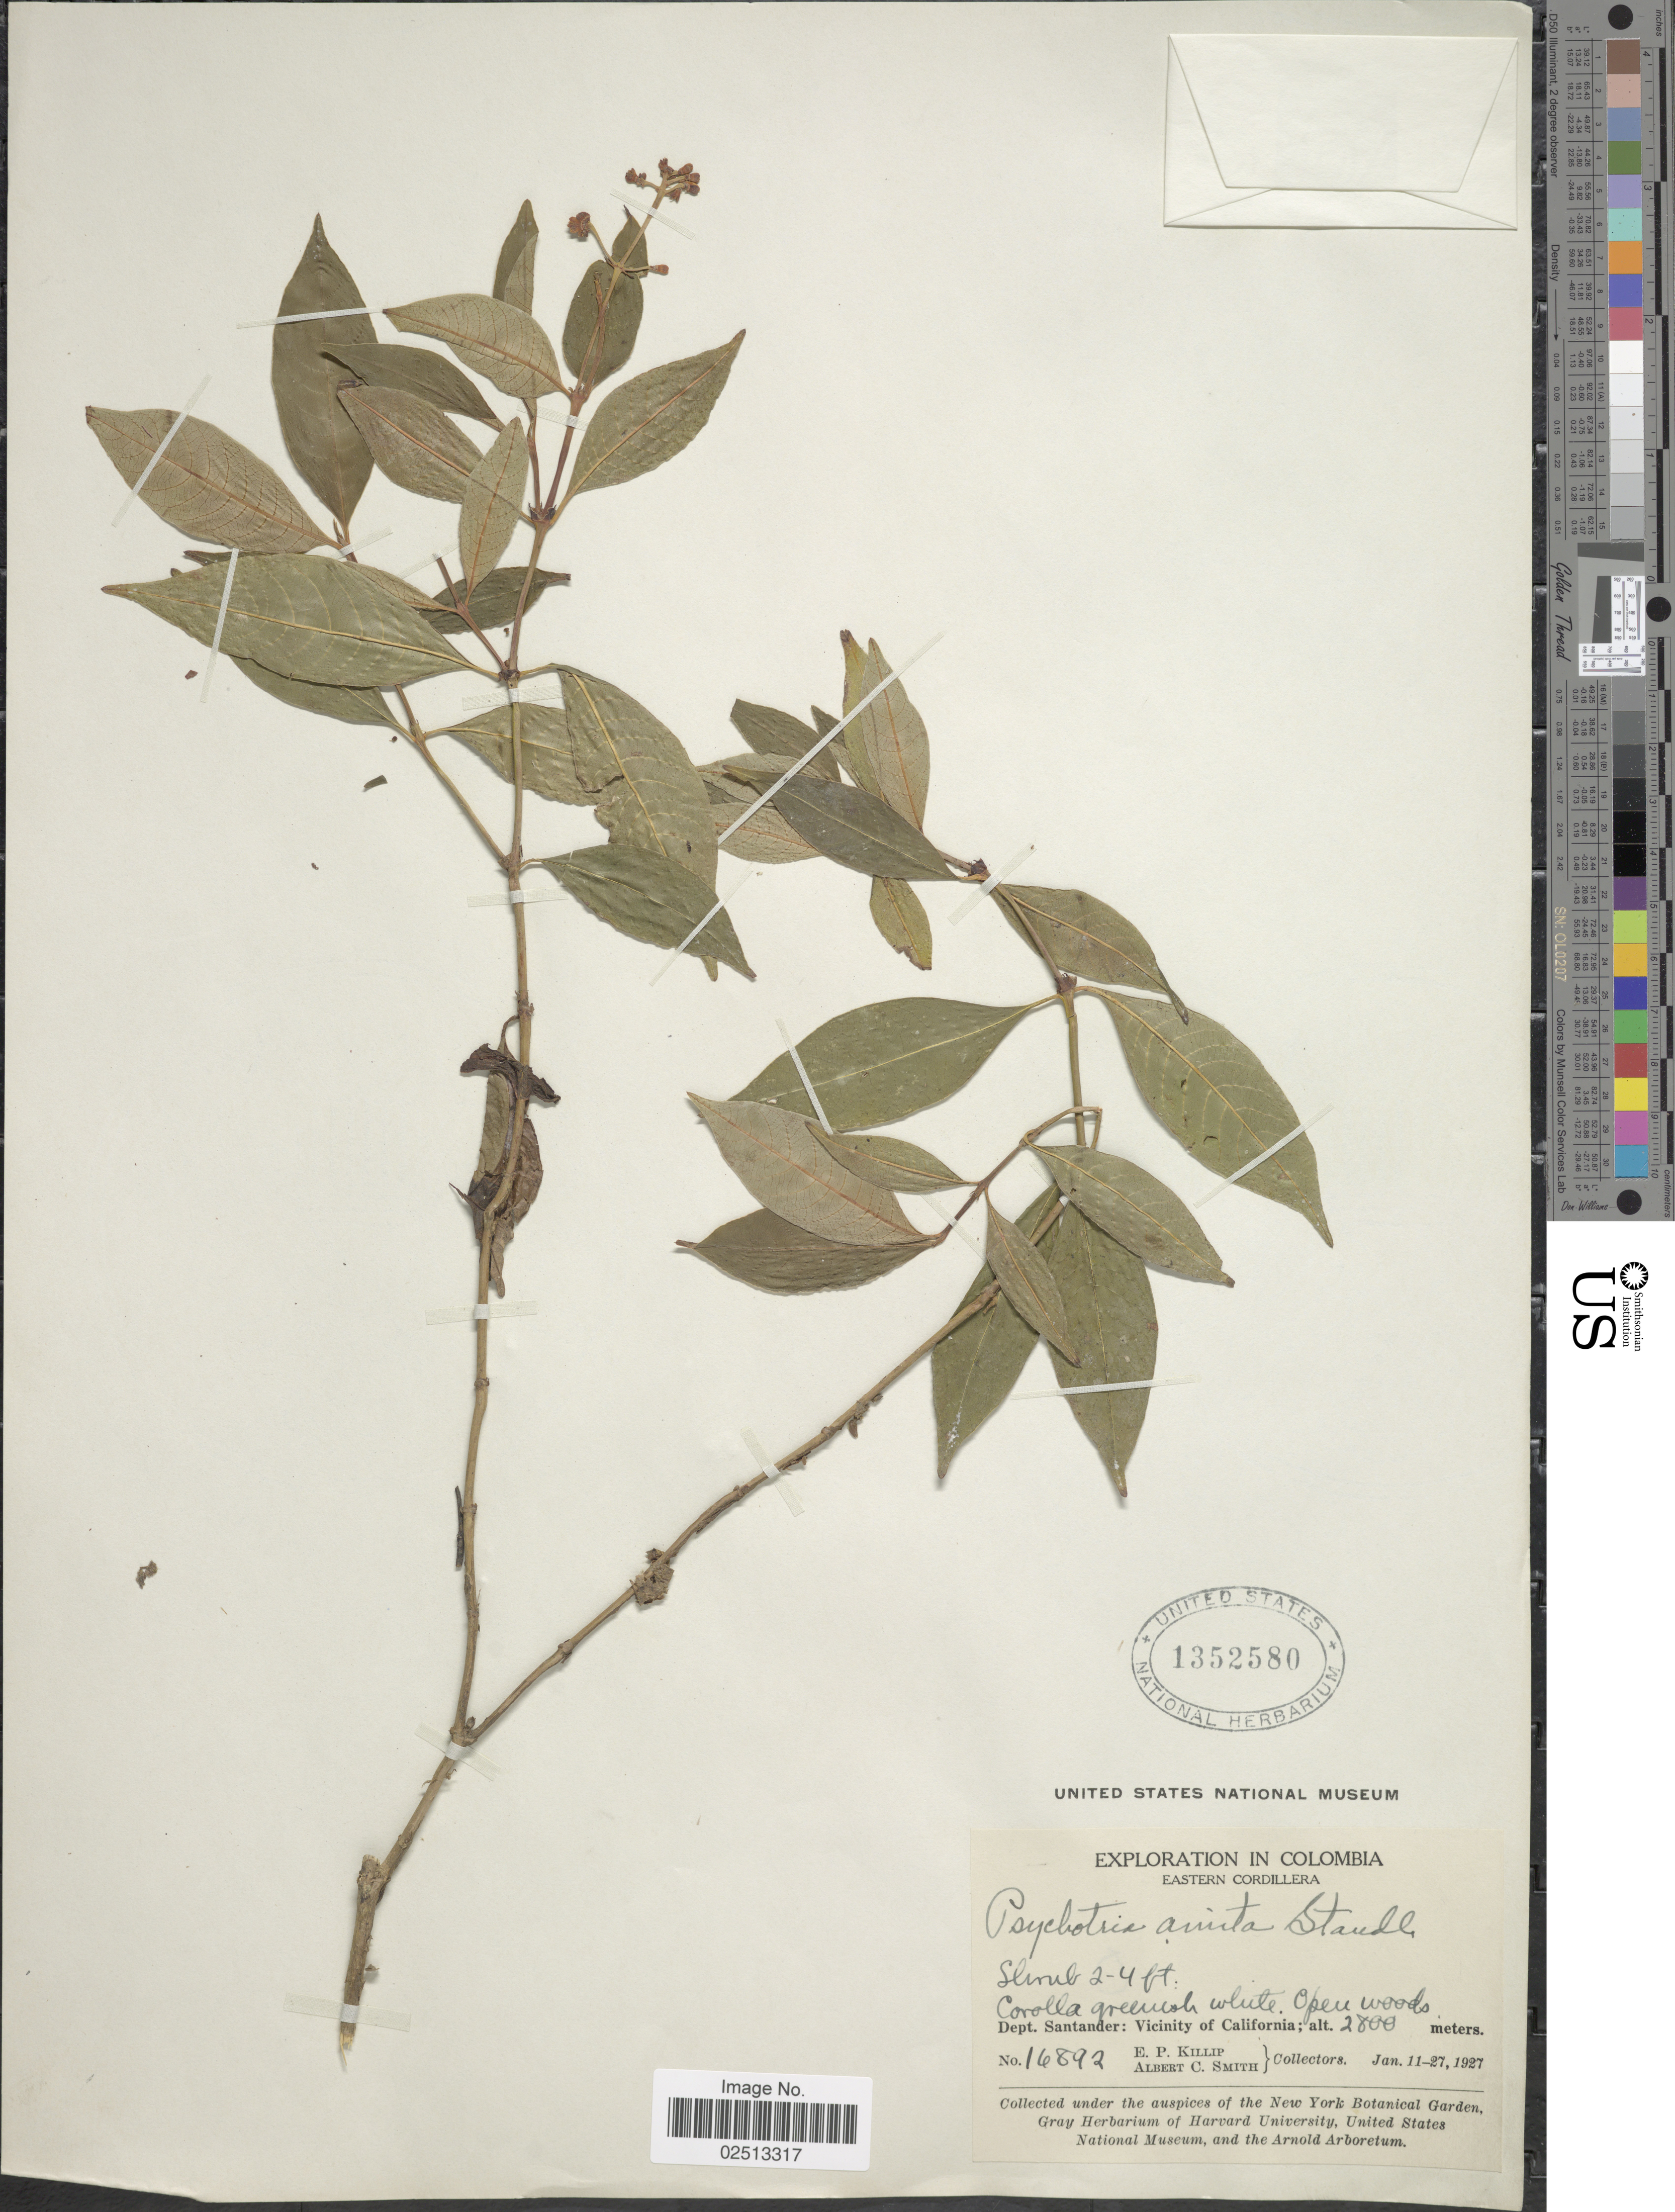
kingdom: Plantae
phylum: Tracheophyta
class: Magnoliopsida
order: Gentianales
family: Rubiaceae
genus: Psychotria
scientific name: Psychotria amita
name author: Standl.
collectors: E. P. Killip & A. C. Smith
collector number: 16892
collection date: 1927-01-11/1927-01-27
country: Colombia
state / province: Santander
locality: Dept. Santander: Vicinity of California. Eastern Cordillera.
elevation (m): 2800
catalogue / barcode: US 1352580